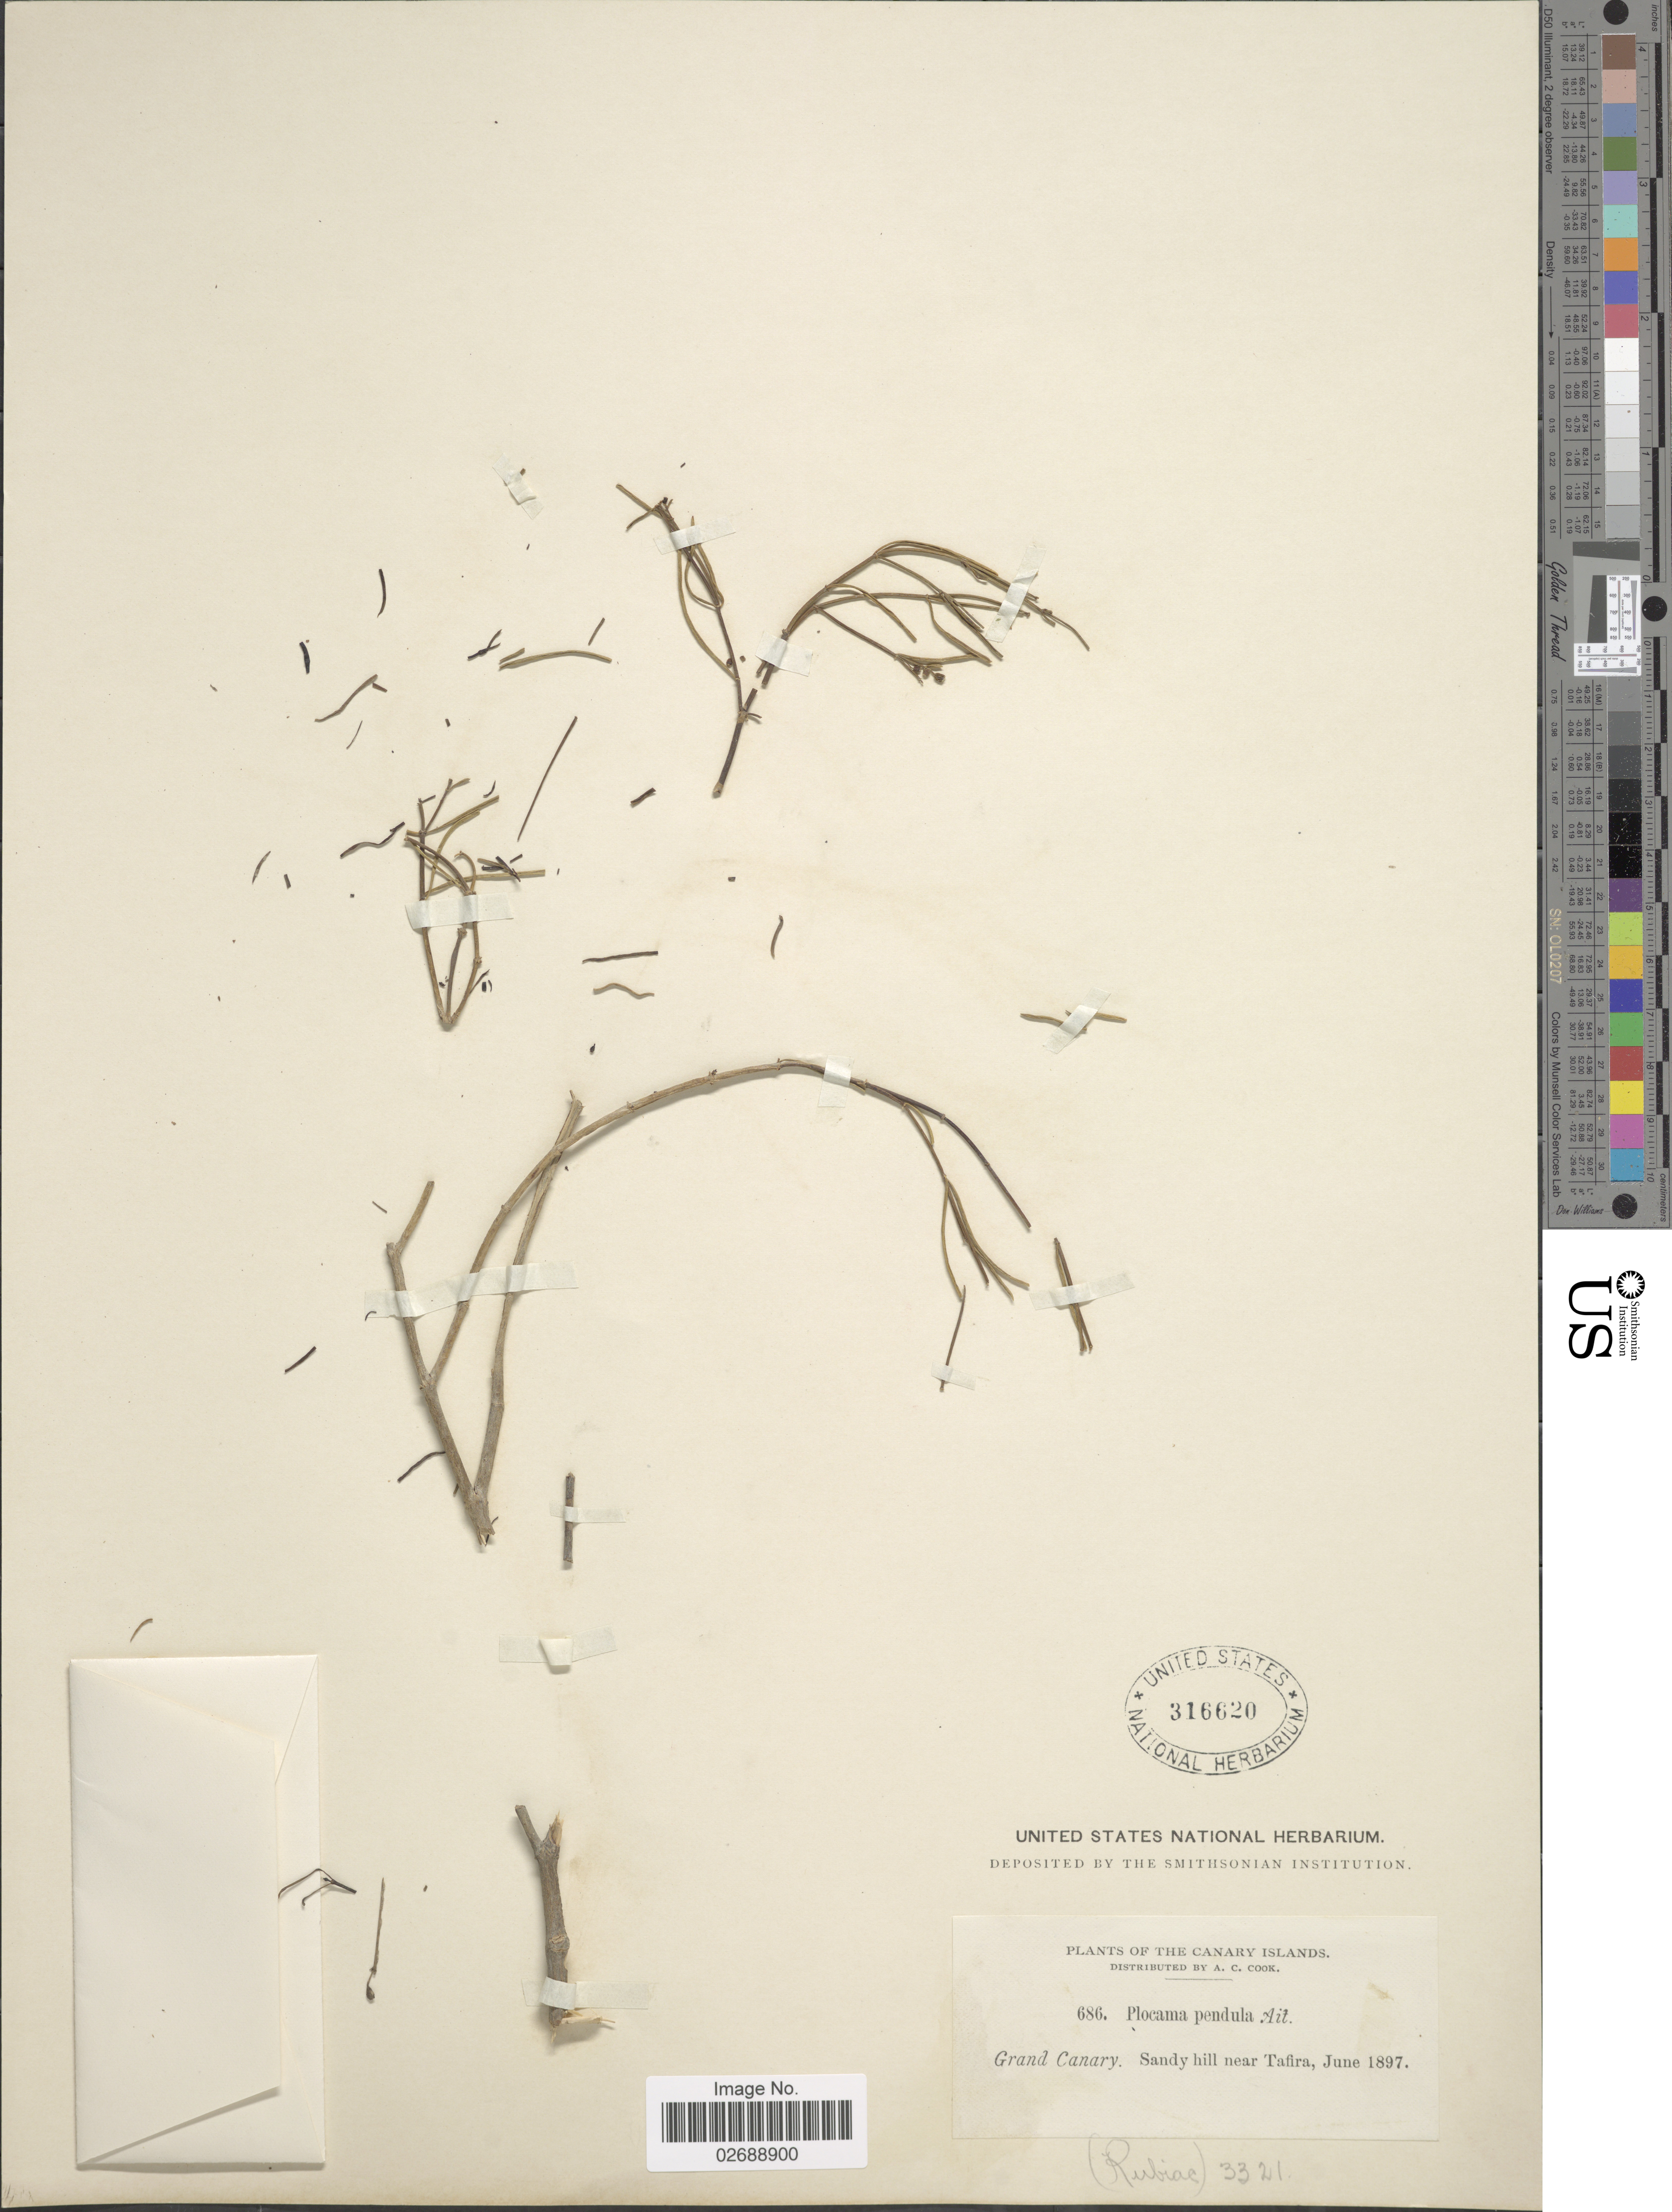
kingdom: Plantae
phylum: Tracheophyta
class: Magnoliopsida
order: Gentianales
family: Rubiaceae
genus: Plocama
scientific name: Plocama pendula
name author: Aiton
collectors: Alice C. Cook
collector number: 686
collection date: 1897-06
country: Spain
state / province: Canarias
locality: Canary Islands. Grand Canary. Sandy hill near Tafira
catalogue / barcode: US 316620